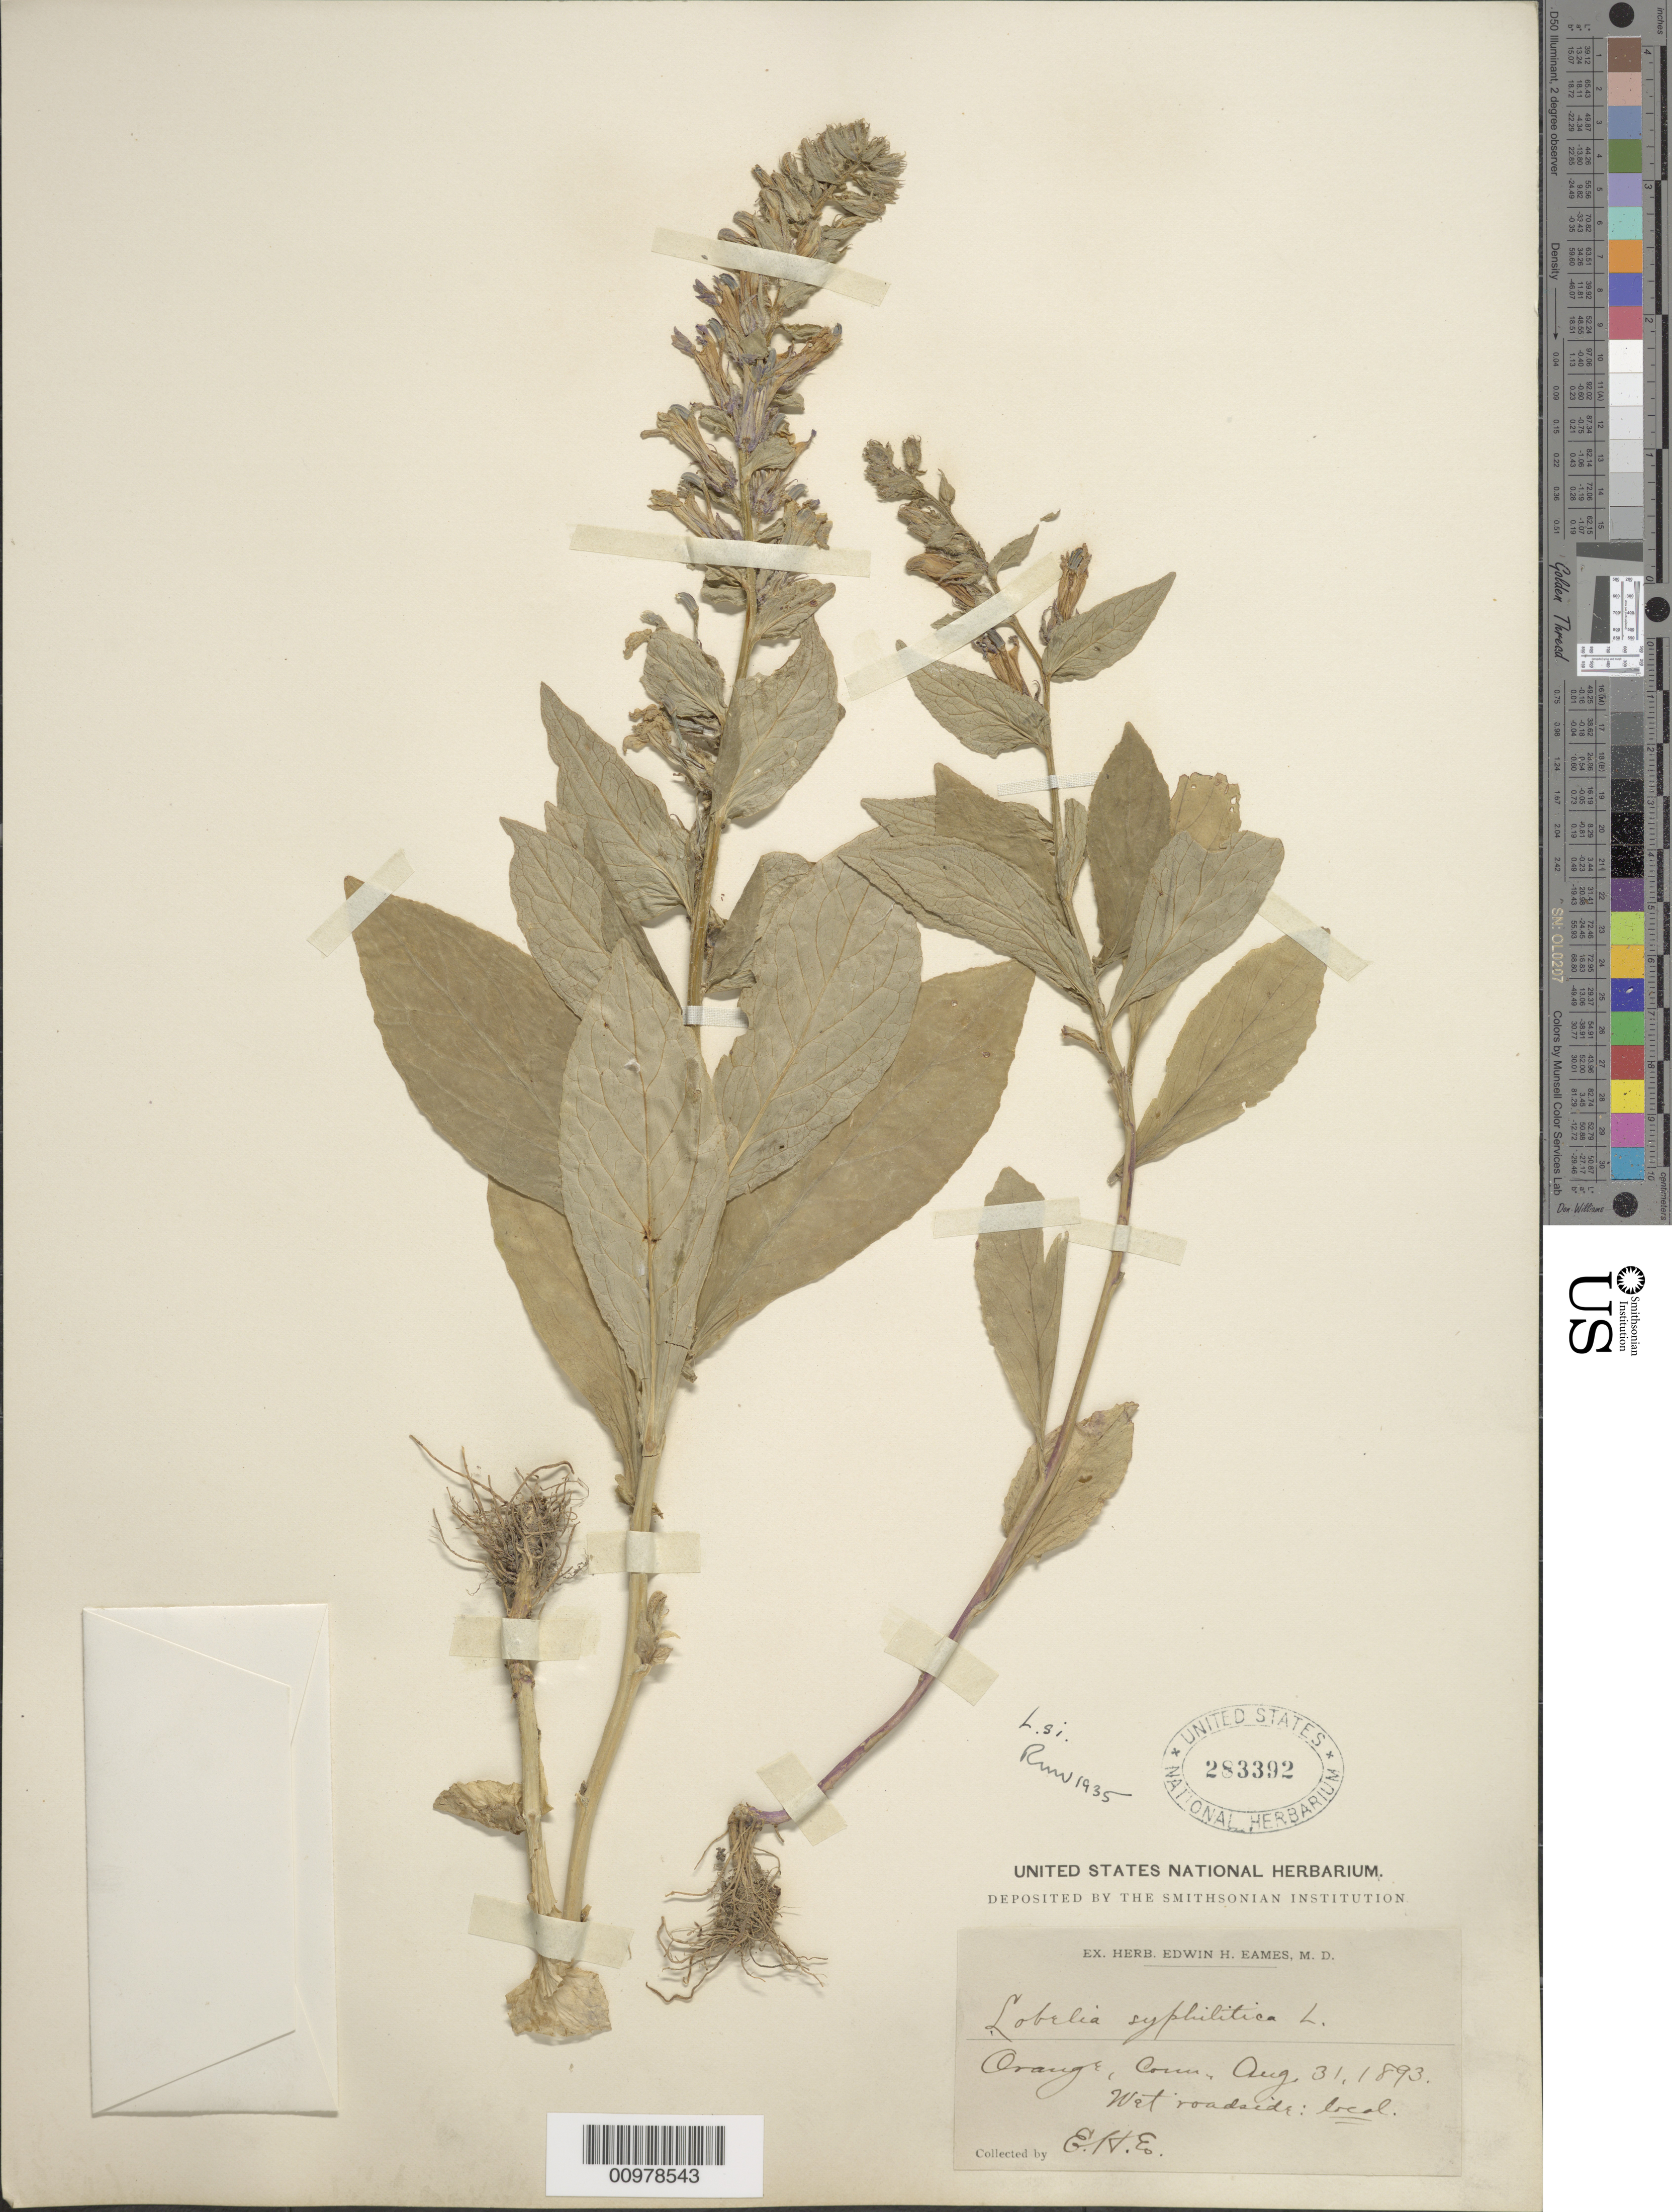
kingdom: Plantae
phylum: Tracheophyta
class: Magnoliopsida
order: Asterales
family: Campanulaceae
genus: Lobelia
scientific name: Lobelia siphilitica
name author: L.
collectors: E. H. Eames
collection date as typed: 31 Aug 1893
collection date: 1893-08-31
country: United States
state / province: Connecticut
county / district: New Haven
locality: Orange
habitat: wet roadside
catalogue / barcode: US 283392